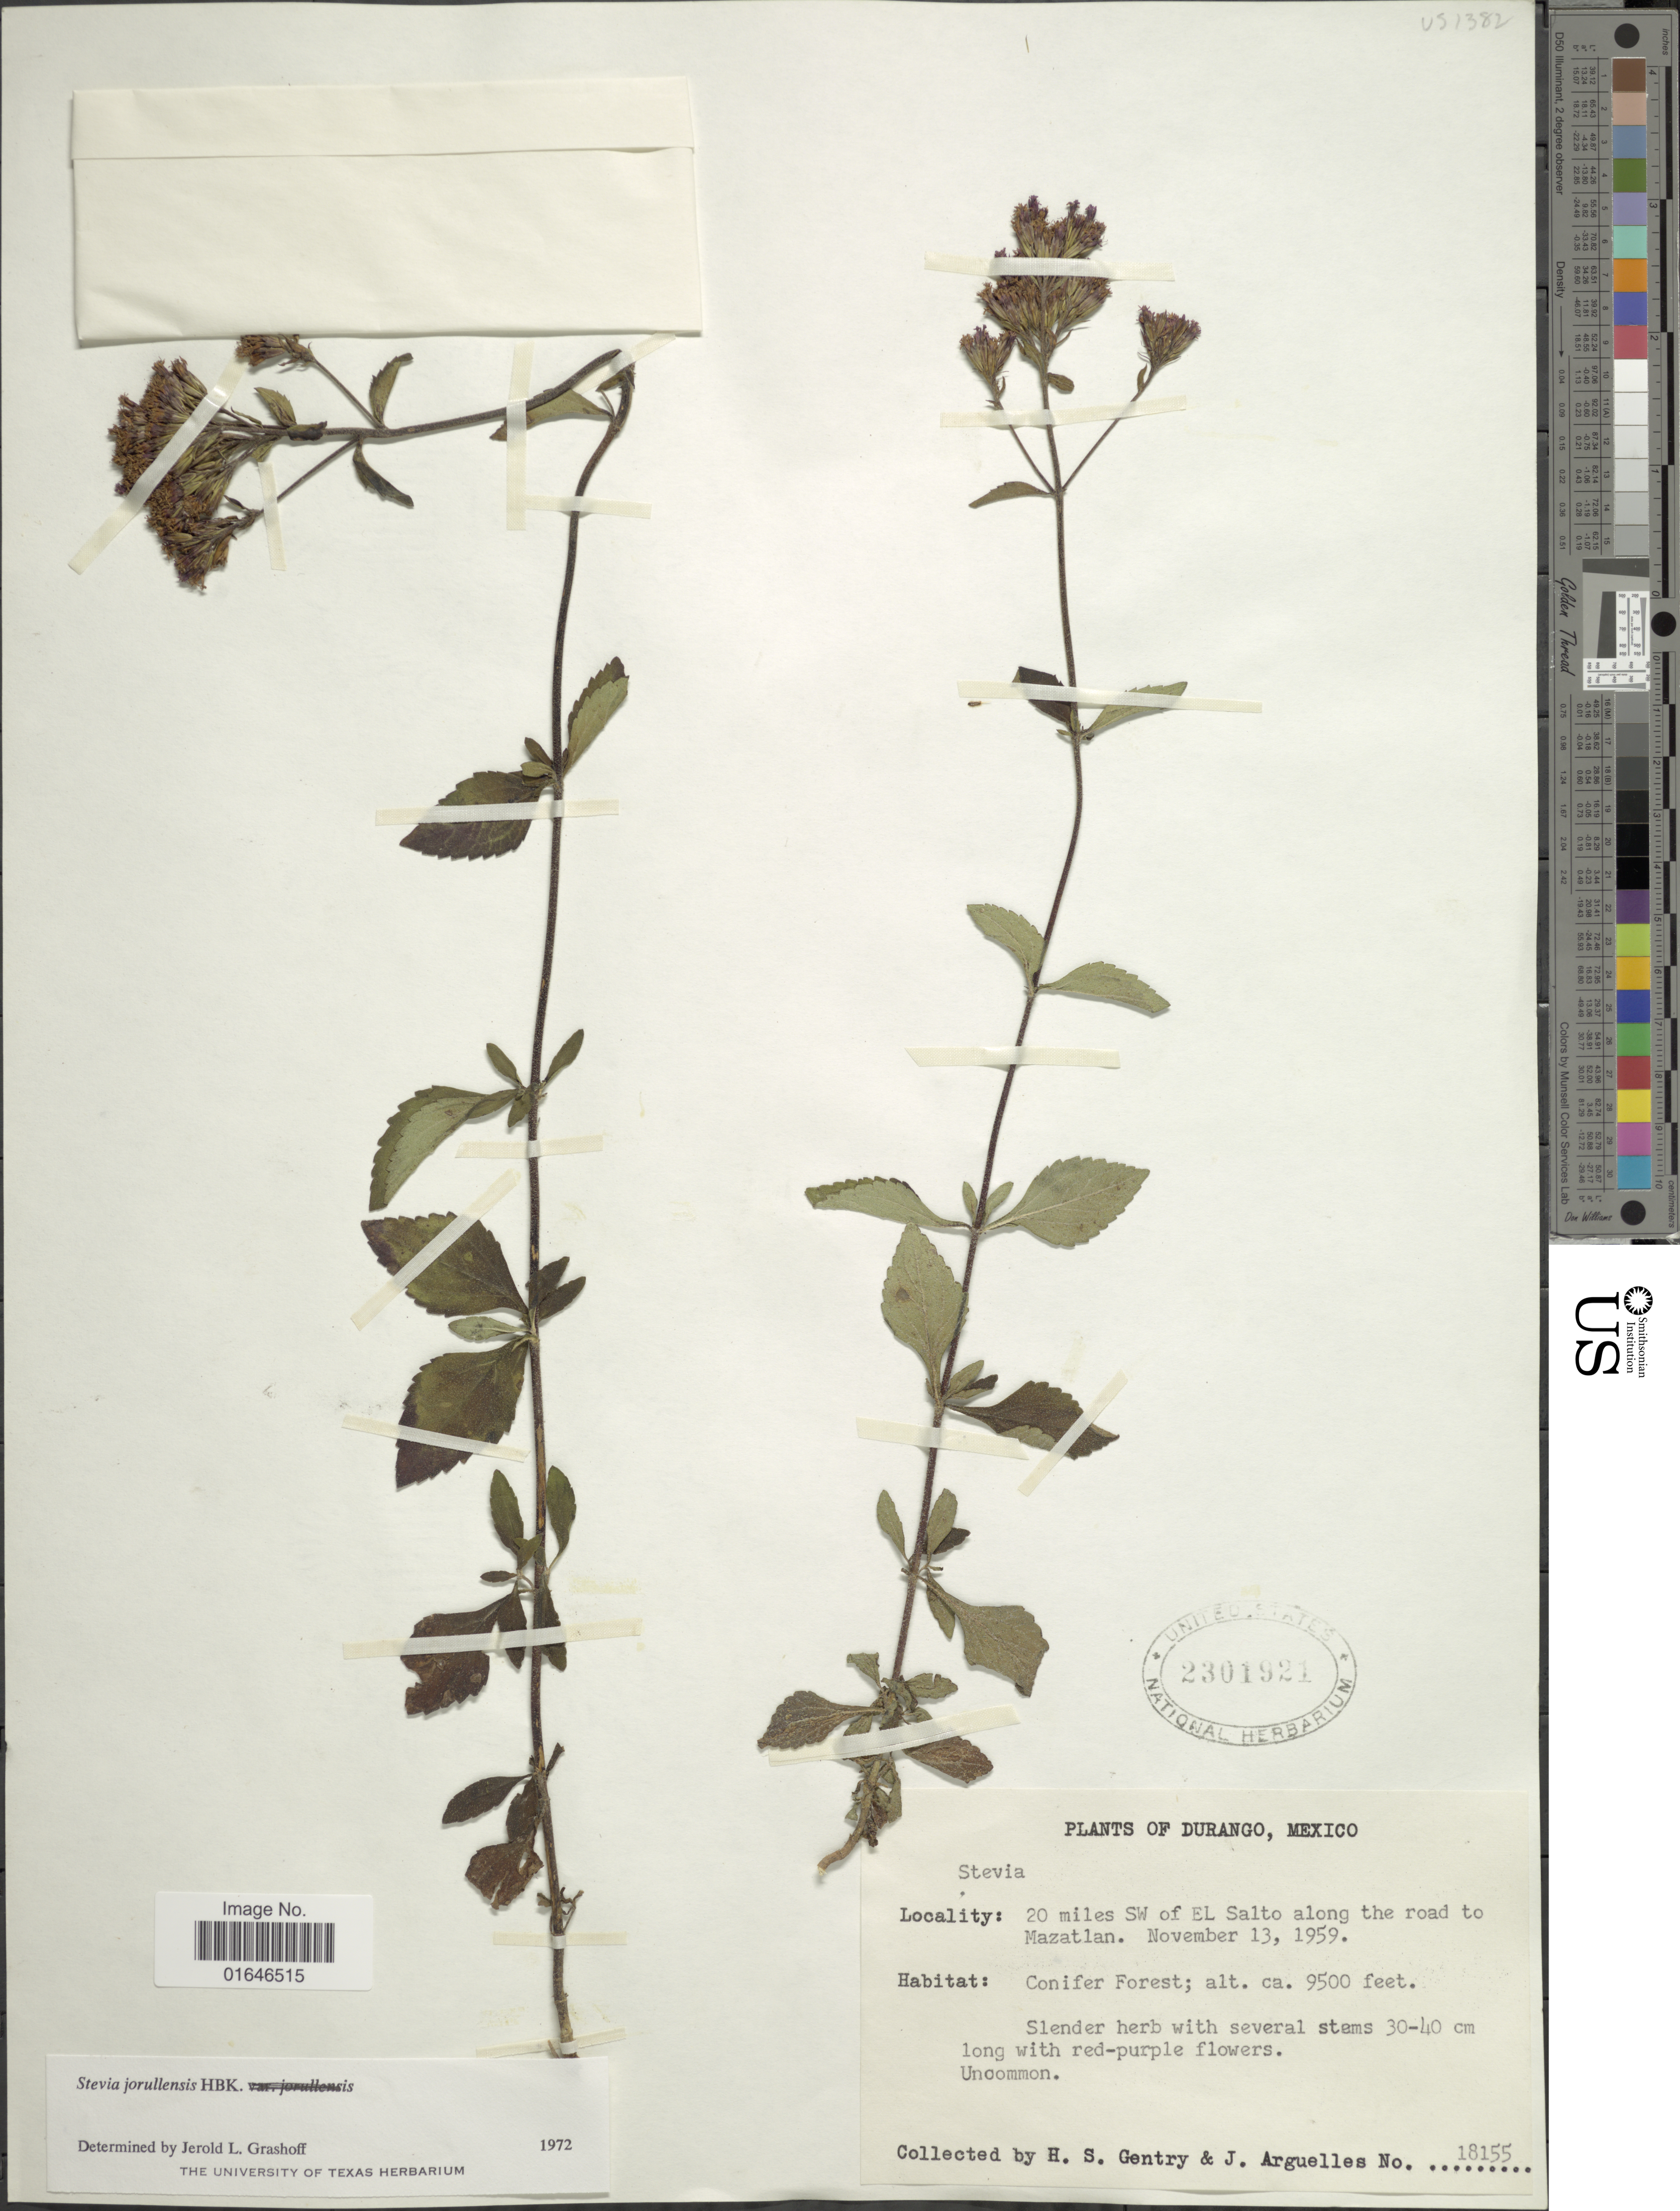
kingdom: Plantae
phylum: Tracheophyta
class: Magnoliopsida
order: Asterales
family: Asteraceae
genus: Stevia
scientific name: Stevia jorullensis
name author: Kunth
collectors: H. S. Gentry & J. Arguelles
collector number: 18155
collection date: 1959-11-13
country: Mexico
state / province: Durango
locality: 20 miles SW of EL Salto along the road to Mazatlan.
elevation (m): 2896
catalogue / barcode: US 2301921